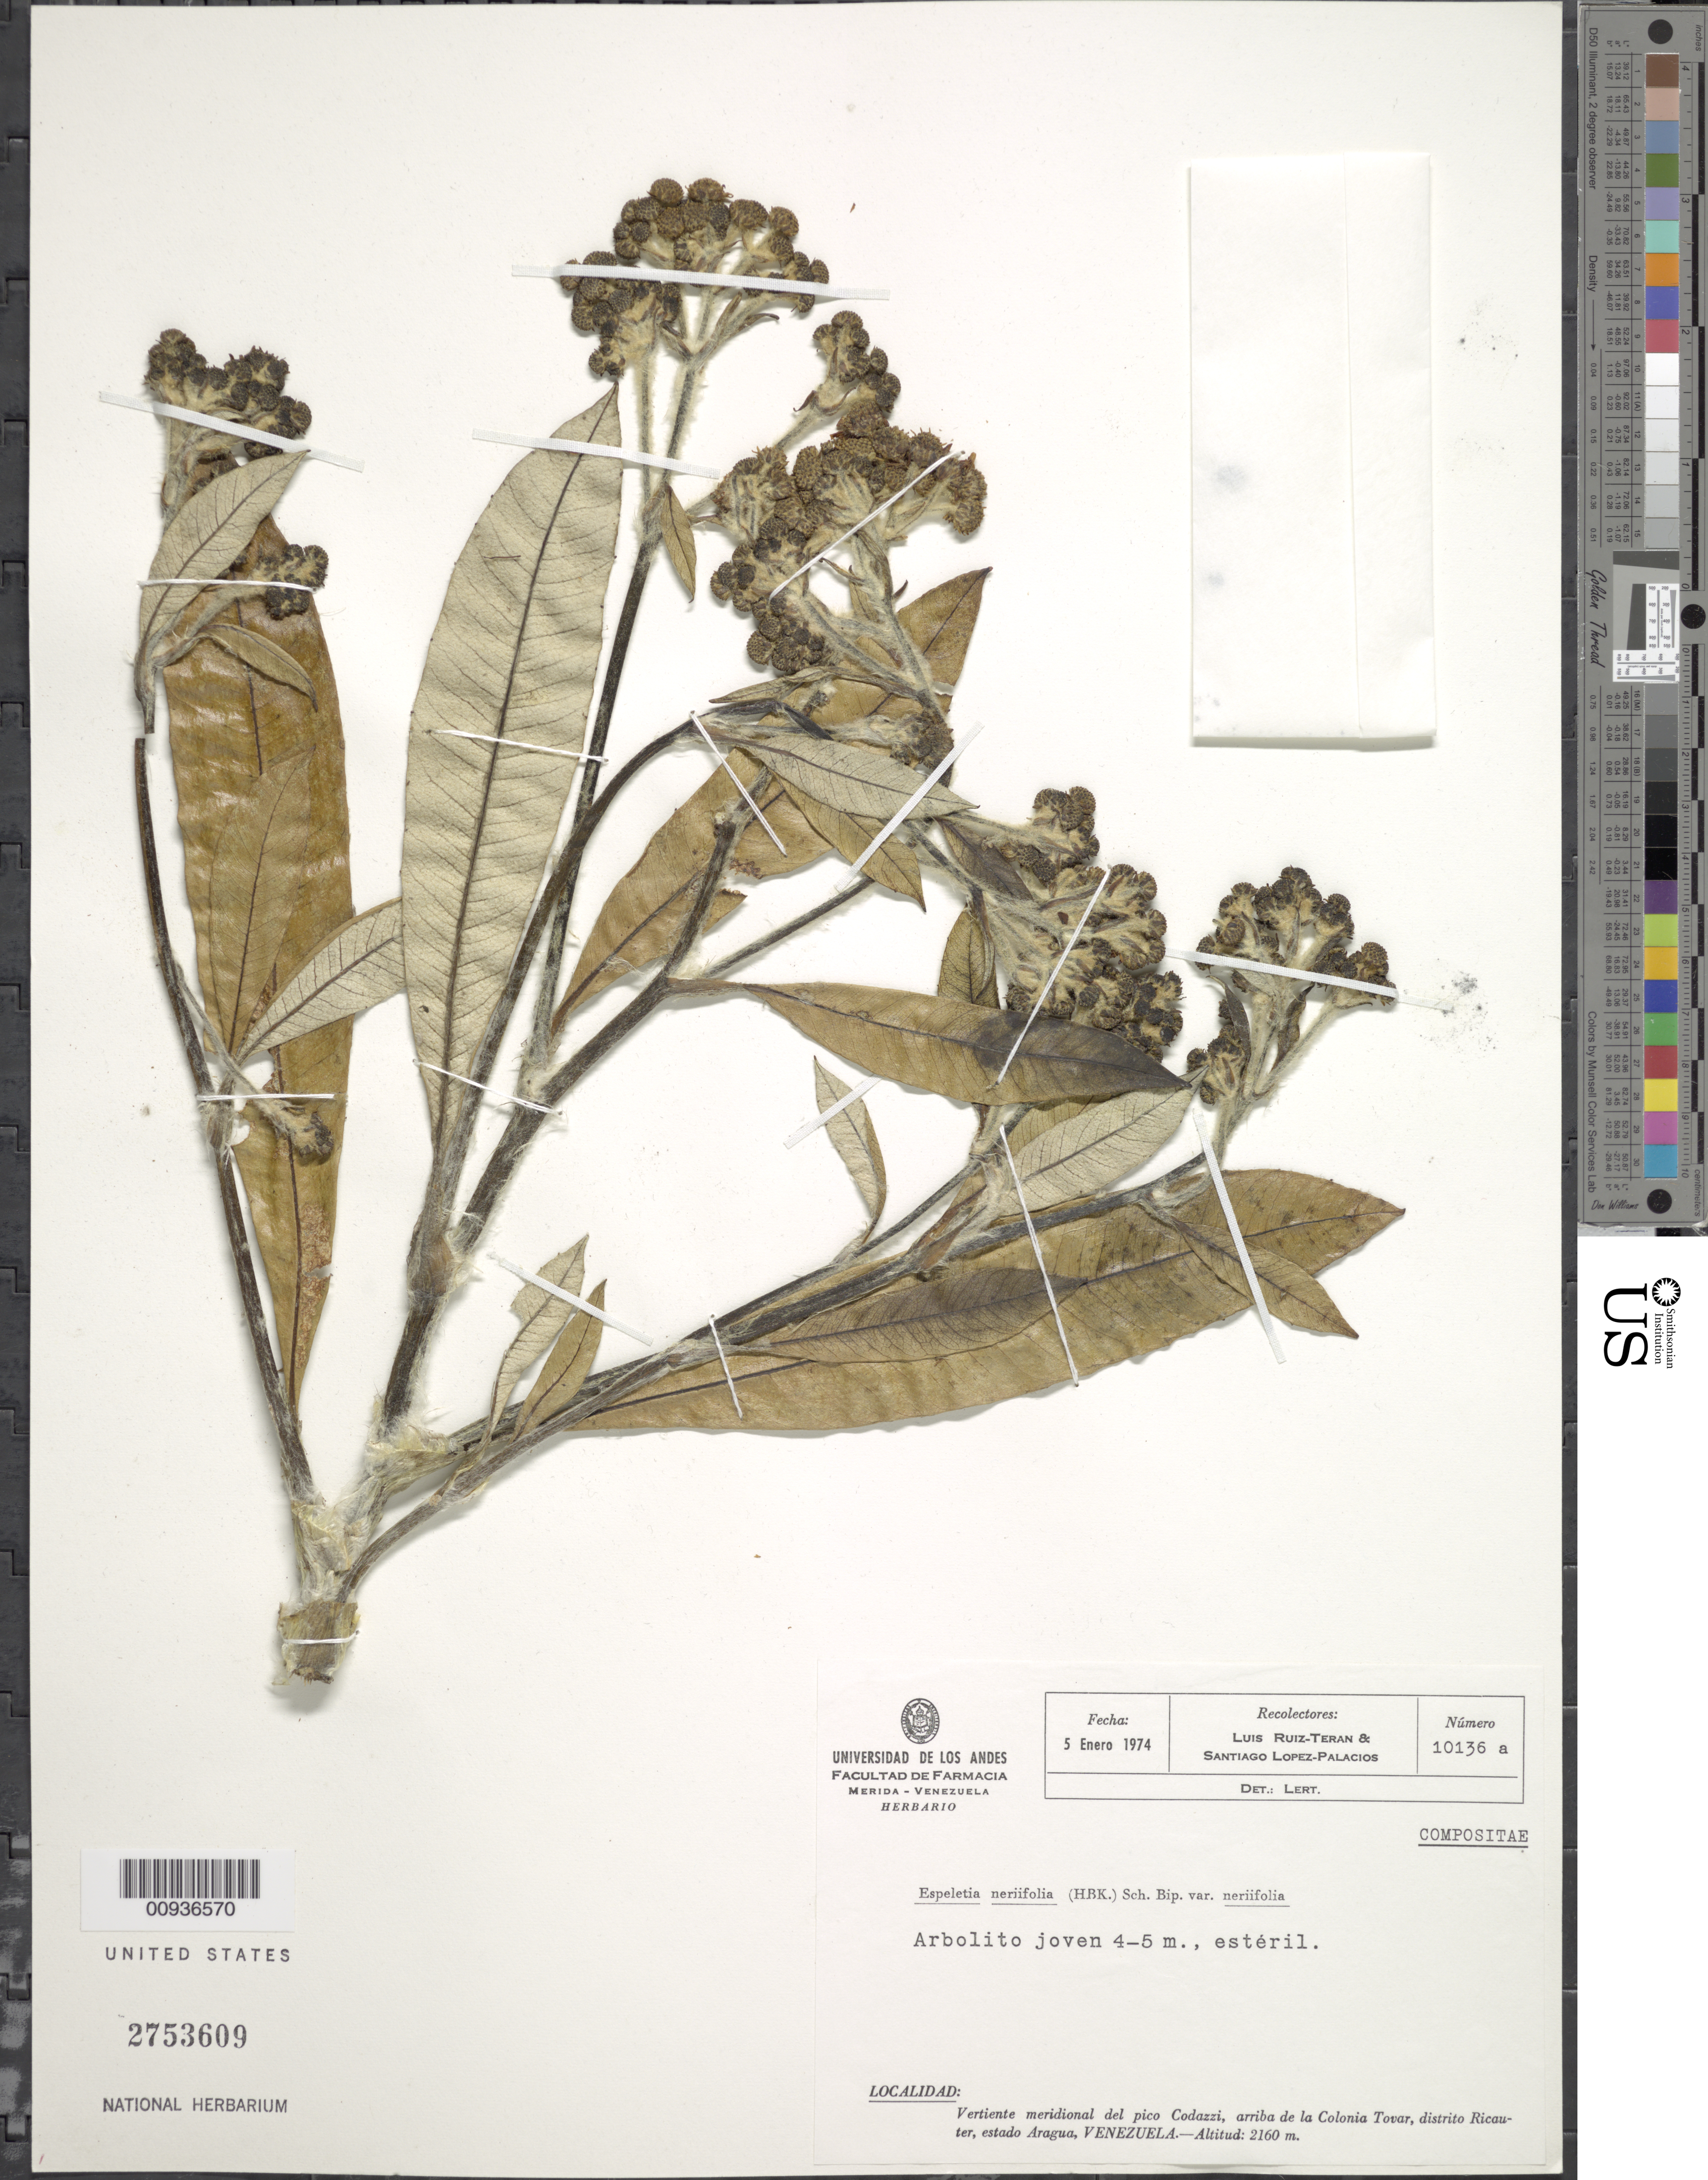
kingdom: Plantae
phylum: Tracheophyta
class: Magnoliopsida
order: Asterales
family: Asteraceae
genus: Libanothamnus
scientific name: Libanothamnus neriifolius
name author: (Sch. Bip. ex Wedd.) Ernst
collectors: L. Teran & S. López-Palacios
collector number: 10136a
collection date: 1974-01-05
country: Venezuela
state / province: Aragua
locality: Vertiente meridional del pico Codazzi, arriba de la Colonia Tovar, Distrito Ricauter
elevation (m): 2160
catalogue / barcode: US 2753609